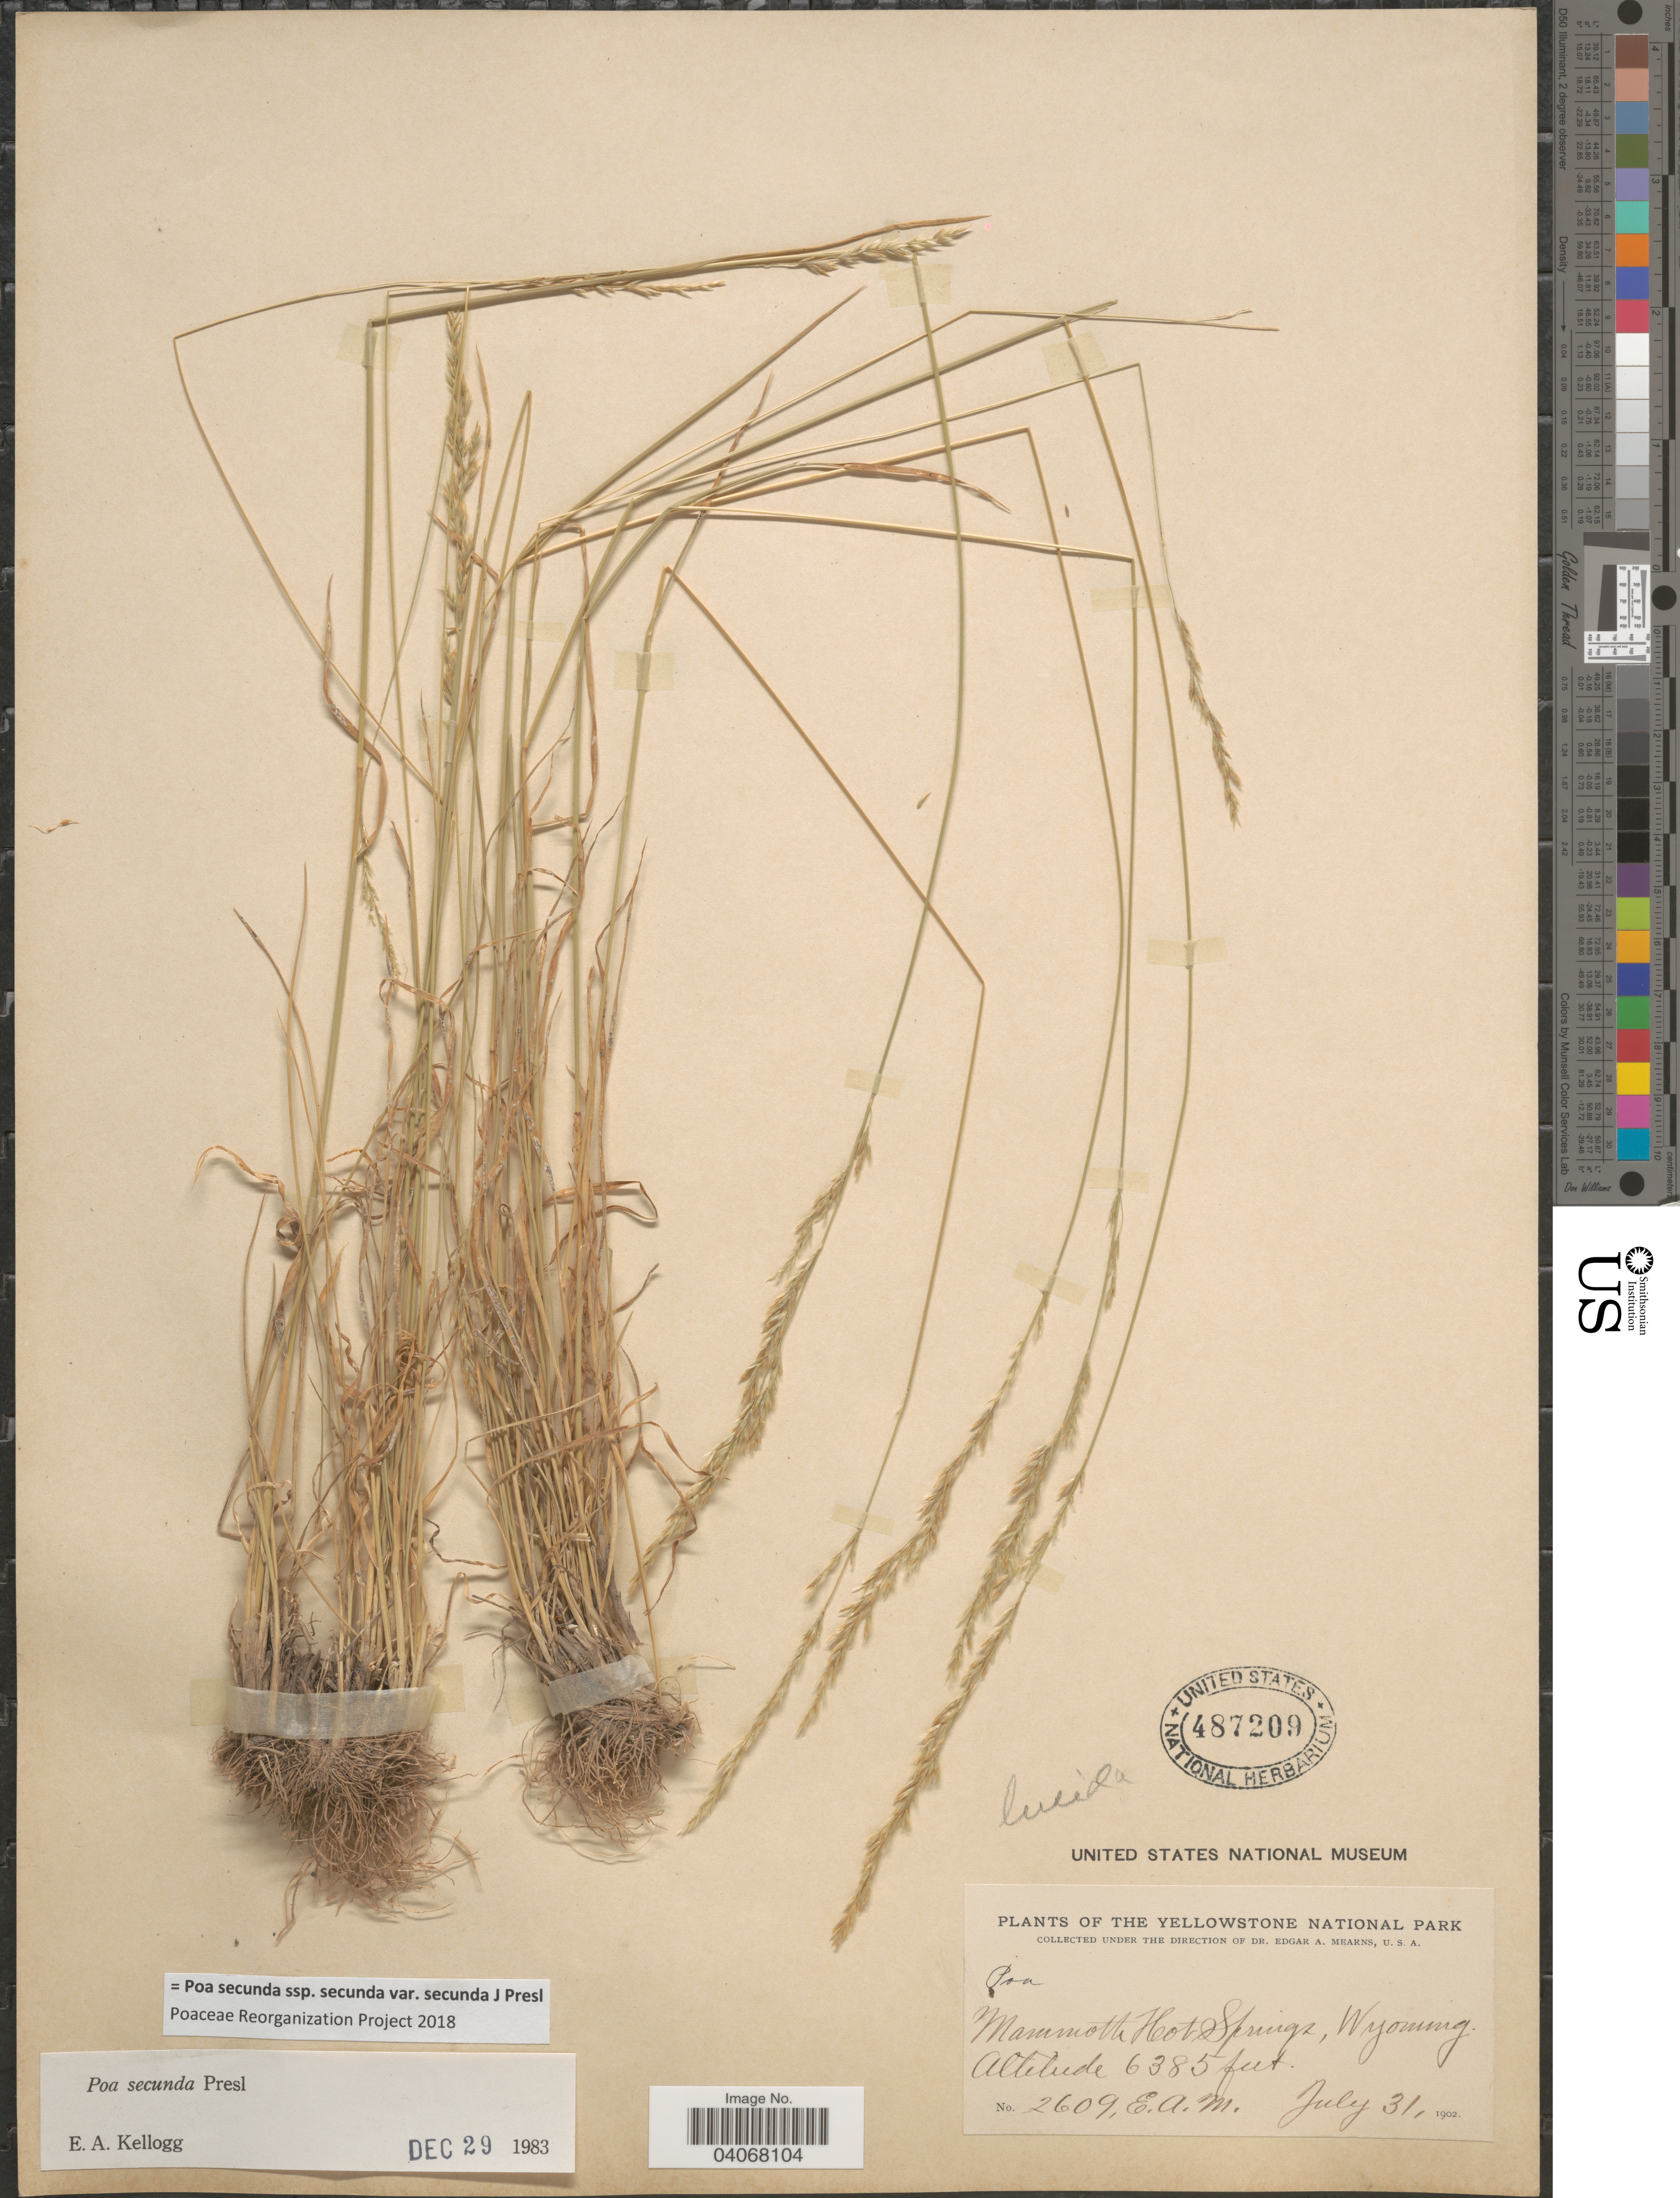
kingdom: Plantae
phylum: Tracheophyta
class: Liliopsida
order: Poales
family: Poaceae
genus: Poa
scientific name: Poa secunda subsp. secunda var. secunda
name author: J. Presl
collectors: E. A. Mearns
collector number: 2609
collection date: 1902-07-31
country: United States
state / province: Wyoming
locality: The Yellowstone National Park. Mammoth Hot Springs.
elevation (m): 1946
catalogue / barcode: US 487209